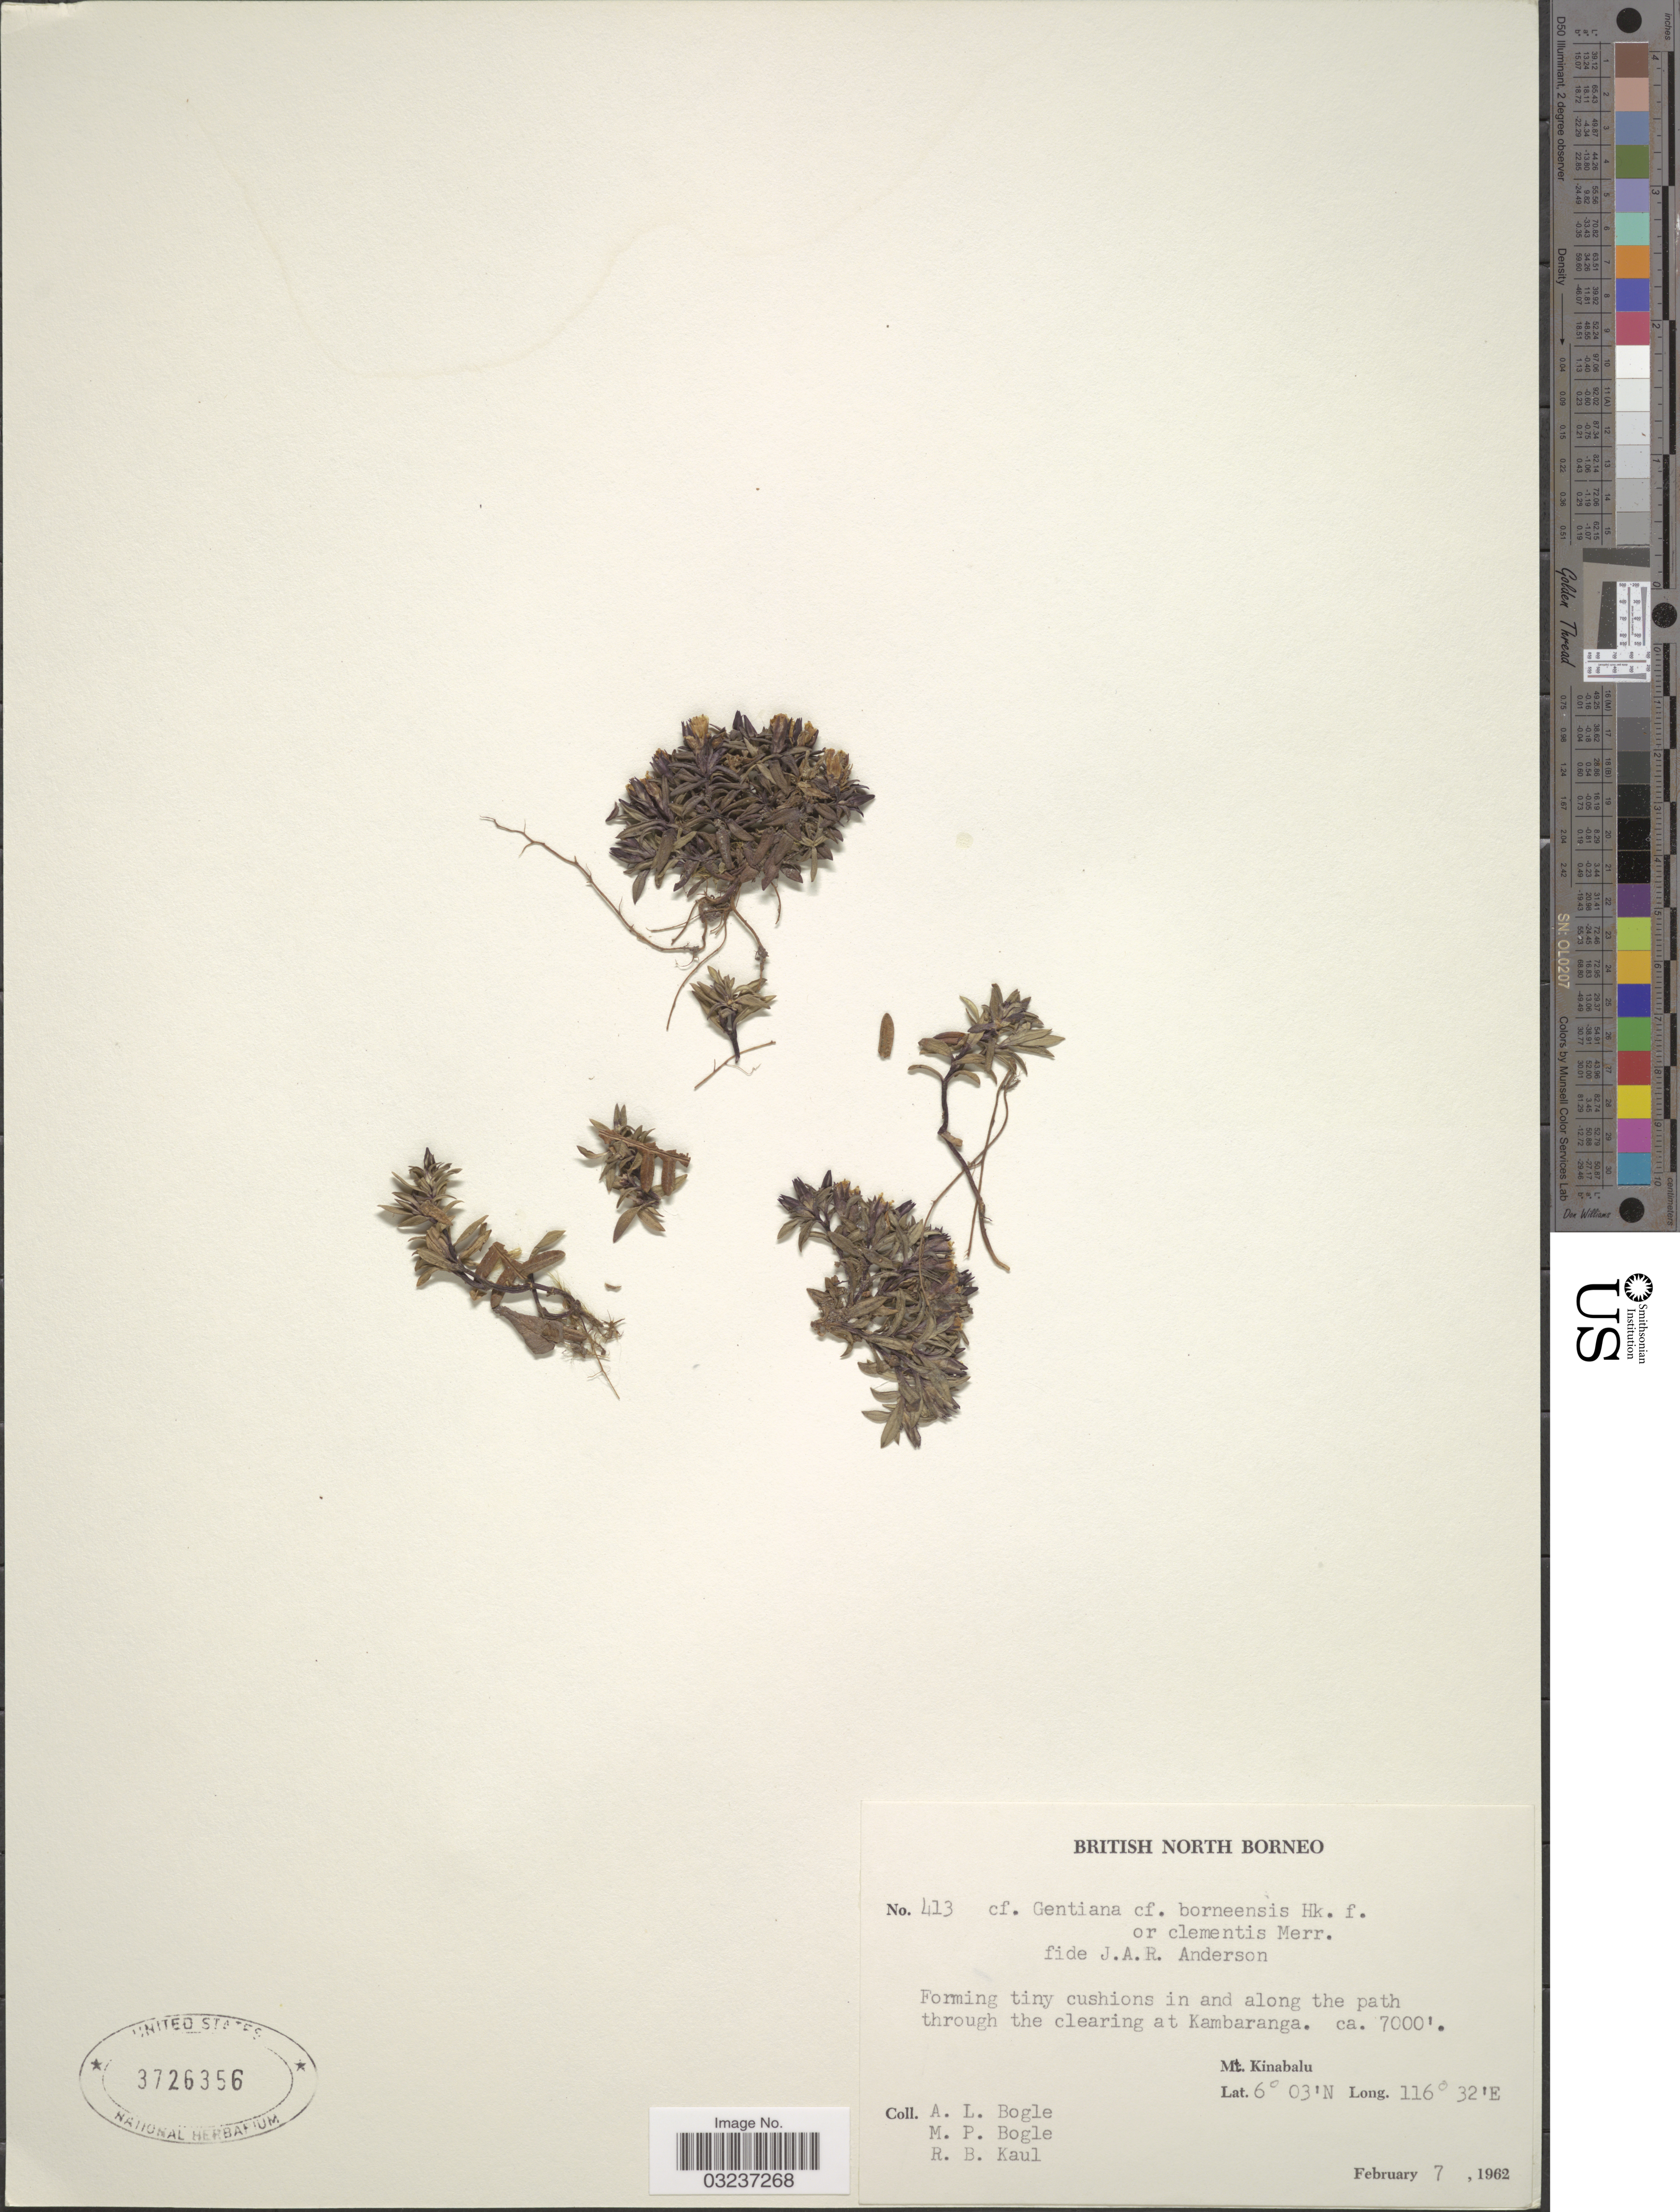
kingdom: Plantae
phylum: Tracheophyta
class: Magnoliopsida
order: Gentianales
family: Gentianaceae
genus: Gentiana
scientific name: Gentiana borneensis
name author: Hook. f.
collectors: Bogle, A.L., M. Bogle & R. Kaul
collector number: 413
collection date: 1962-02-07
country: Malaysia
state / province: Sabah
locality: British North Borneo. In and along the path through the clearing at Kambaranga. Mt. Kinabalu.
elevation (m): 2134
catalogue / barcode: US 3726356